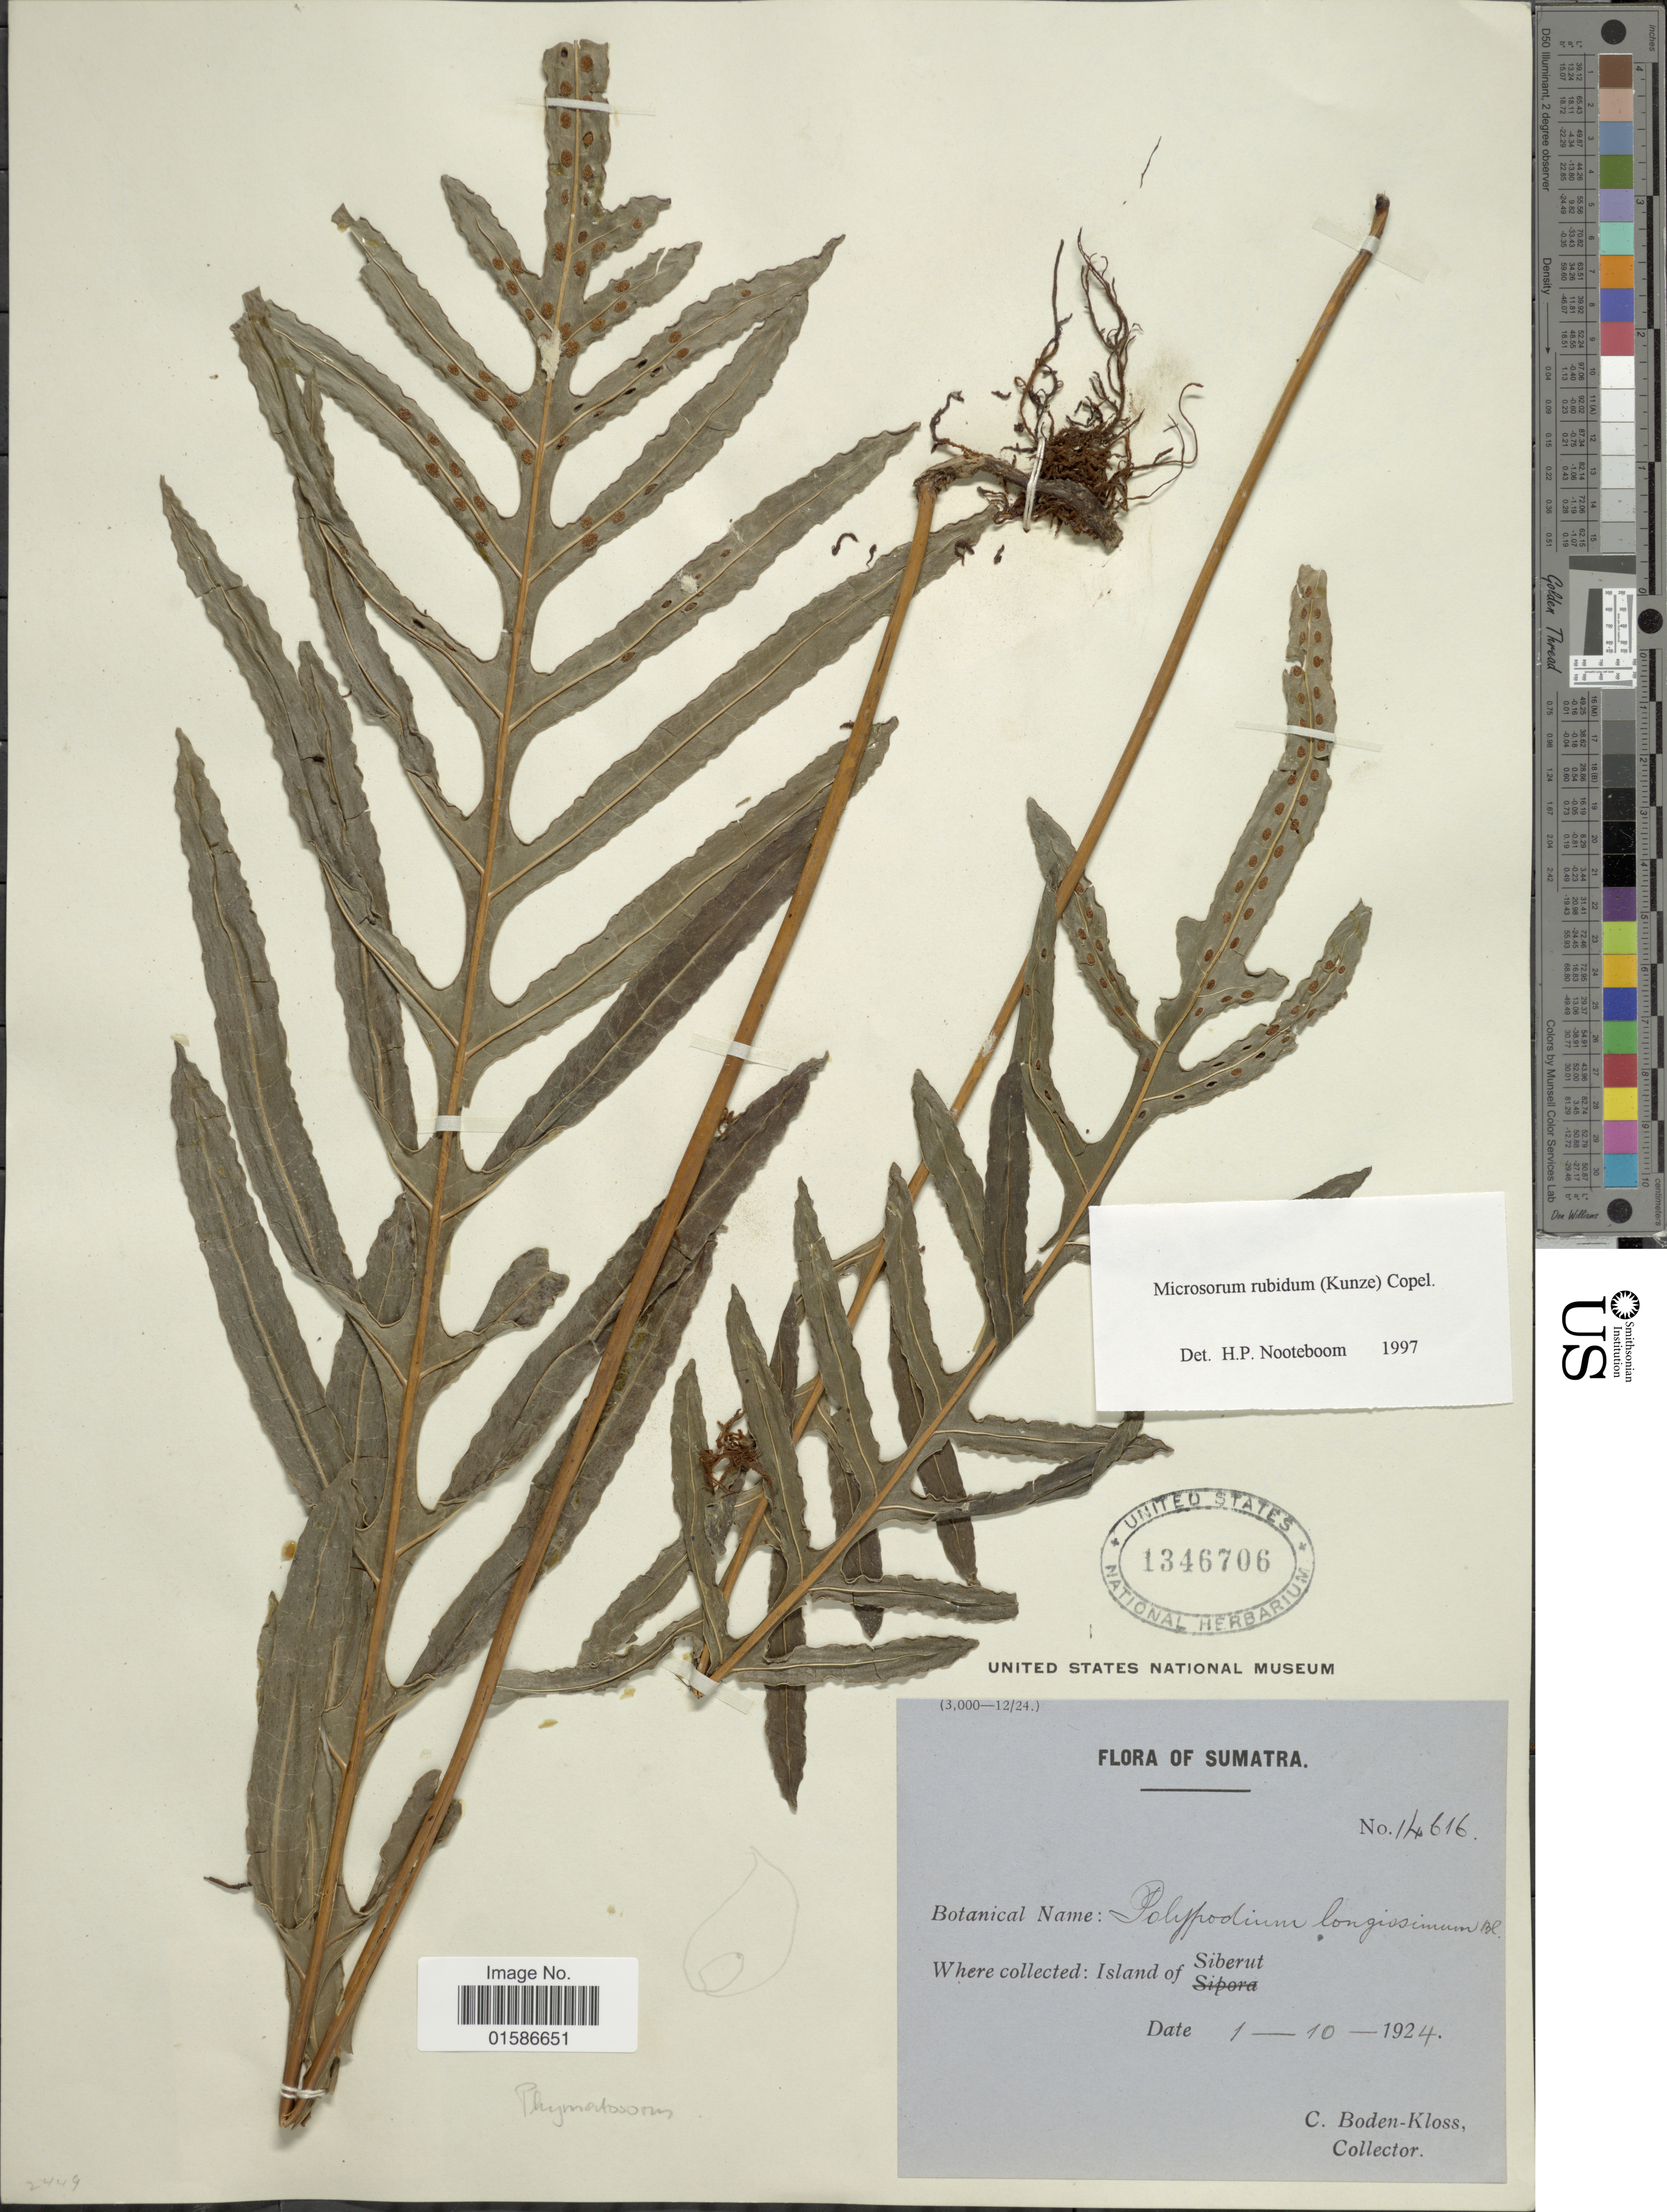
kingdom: Plantae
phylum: Tracheophyta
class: Polypodiopsida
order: Polypodiales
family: Polypodiaceae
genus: Microsorum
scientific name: Microsorum rubidum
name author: (Kunze) Copel.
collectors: C. Boden-Kloss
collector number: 14616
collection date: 1924-10-01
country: Indonesia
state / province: Sumatra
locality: Island of Siberut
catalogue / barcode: US 1346706